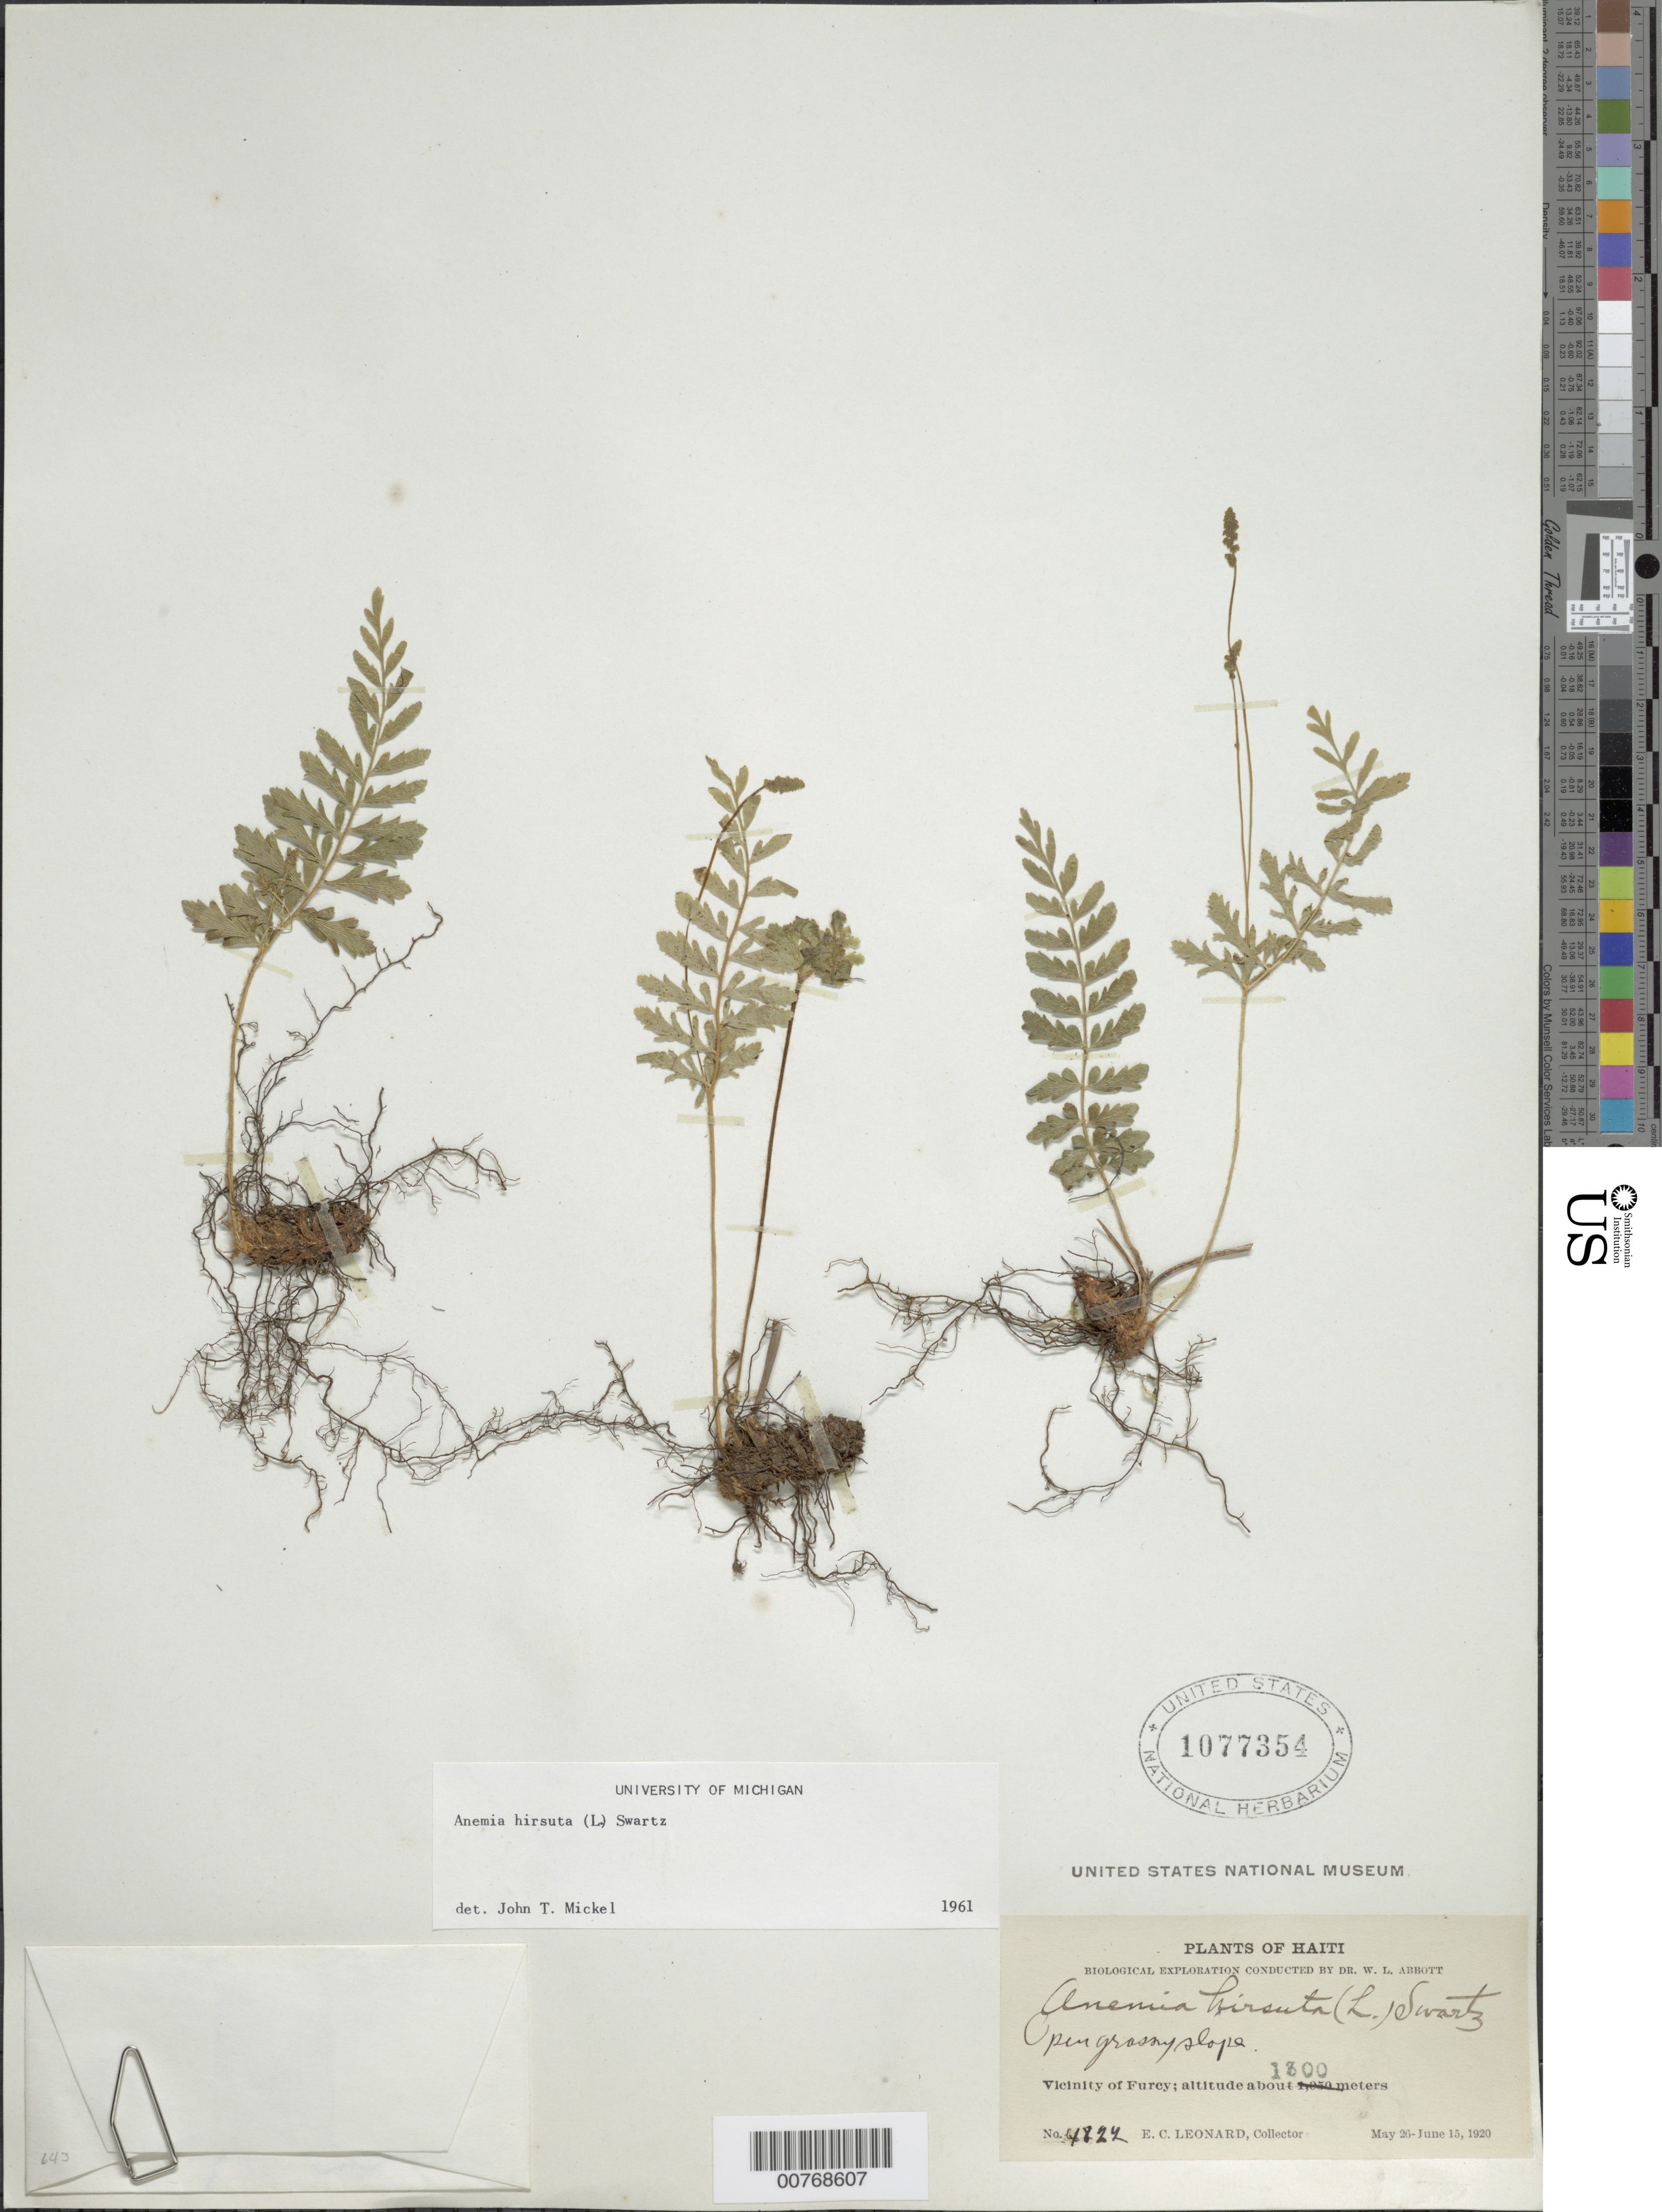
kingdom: Plantae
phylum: Tracheophyta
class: Polypodiopsida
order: Schizaeales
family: Anemiaceae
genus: Anemia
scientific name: Anemia hirsuta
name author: (L.) Sw.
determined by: Mickel, J. T., (NY), New York Botanical Garden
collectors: E. C. Leonard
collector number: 4827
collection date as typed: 26 May 1920 15 Jun 1920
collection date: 1920-05-26/1920-06-15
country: Haiti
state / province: Ouest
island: Hispaniola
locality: Vicinity of Furcy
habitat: Open grassy slopes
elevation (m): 1300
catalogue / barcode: US 1077354